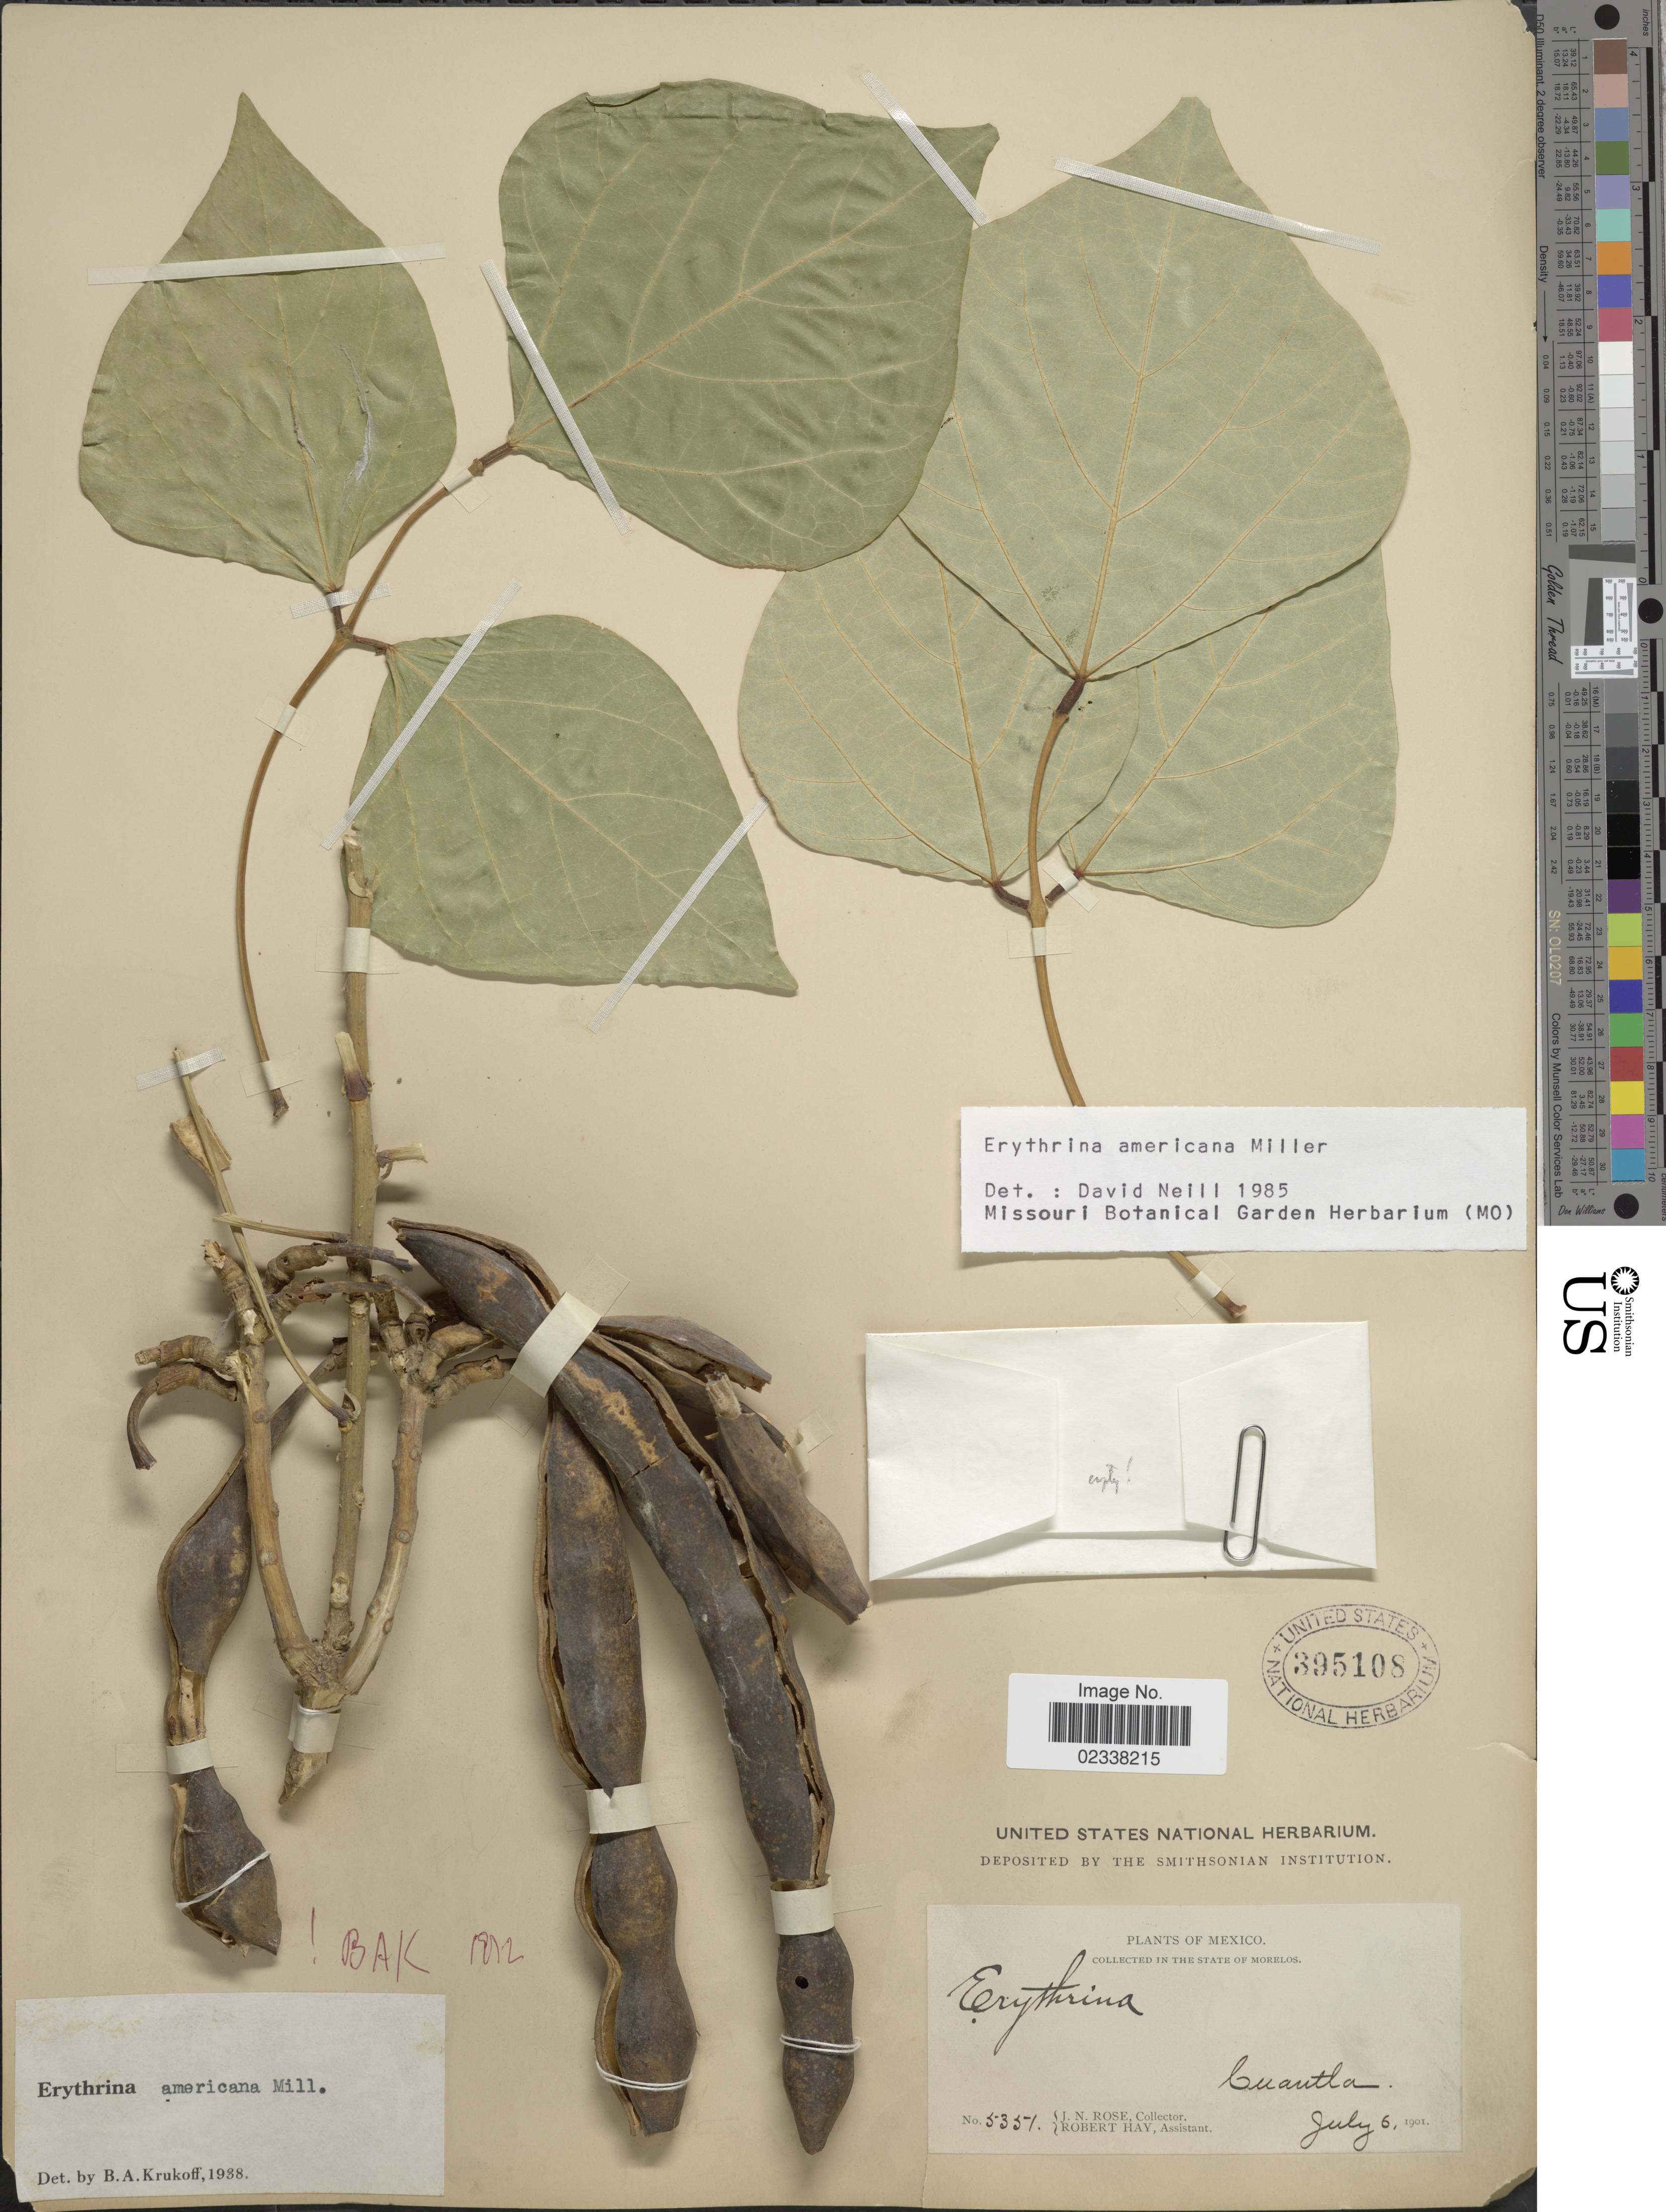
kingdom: Plantae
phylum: Tracheophyta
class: Magnoliopsida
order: Fabales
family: Fabaceae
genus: Erythrina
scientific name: Erythrina americana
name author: Mill.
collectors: J. N. Rose & R. H. Hay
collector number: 5351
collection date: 1901-07-06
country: Mexico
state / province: Morelos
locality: Cuantla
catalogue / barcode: US 395108